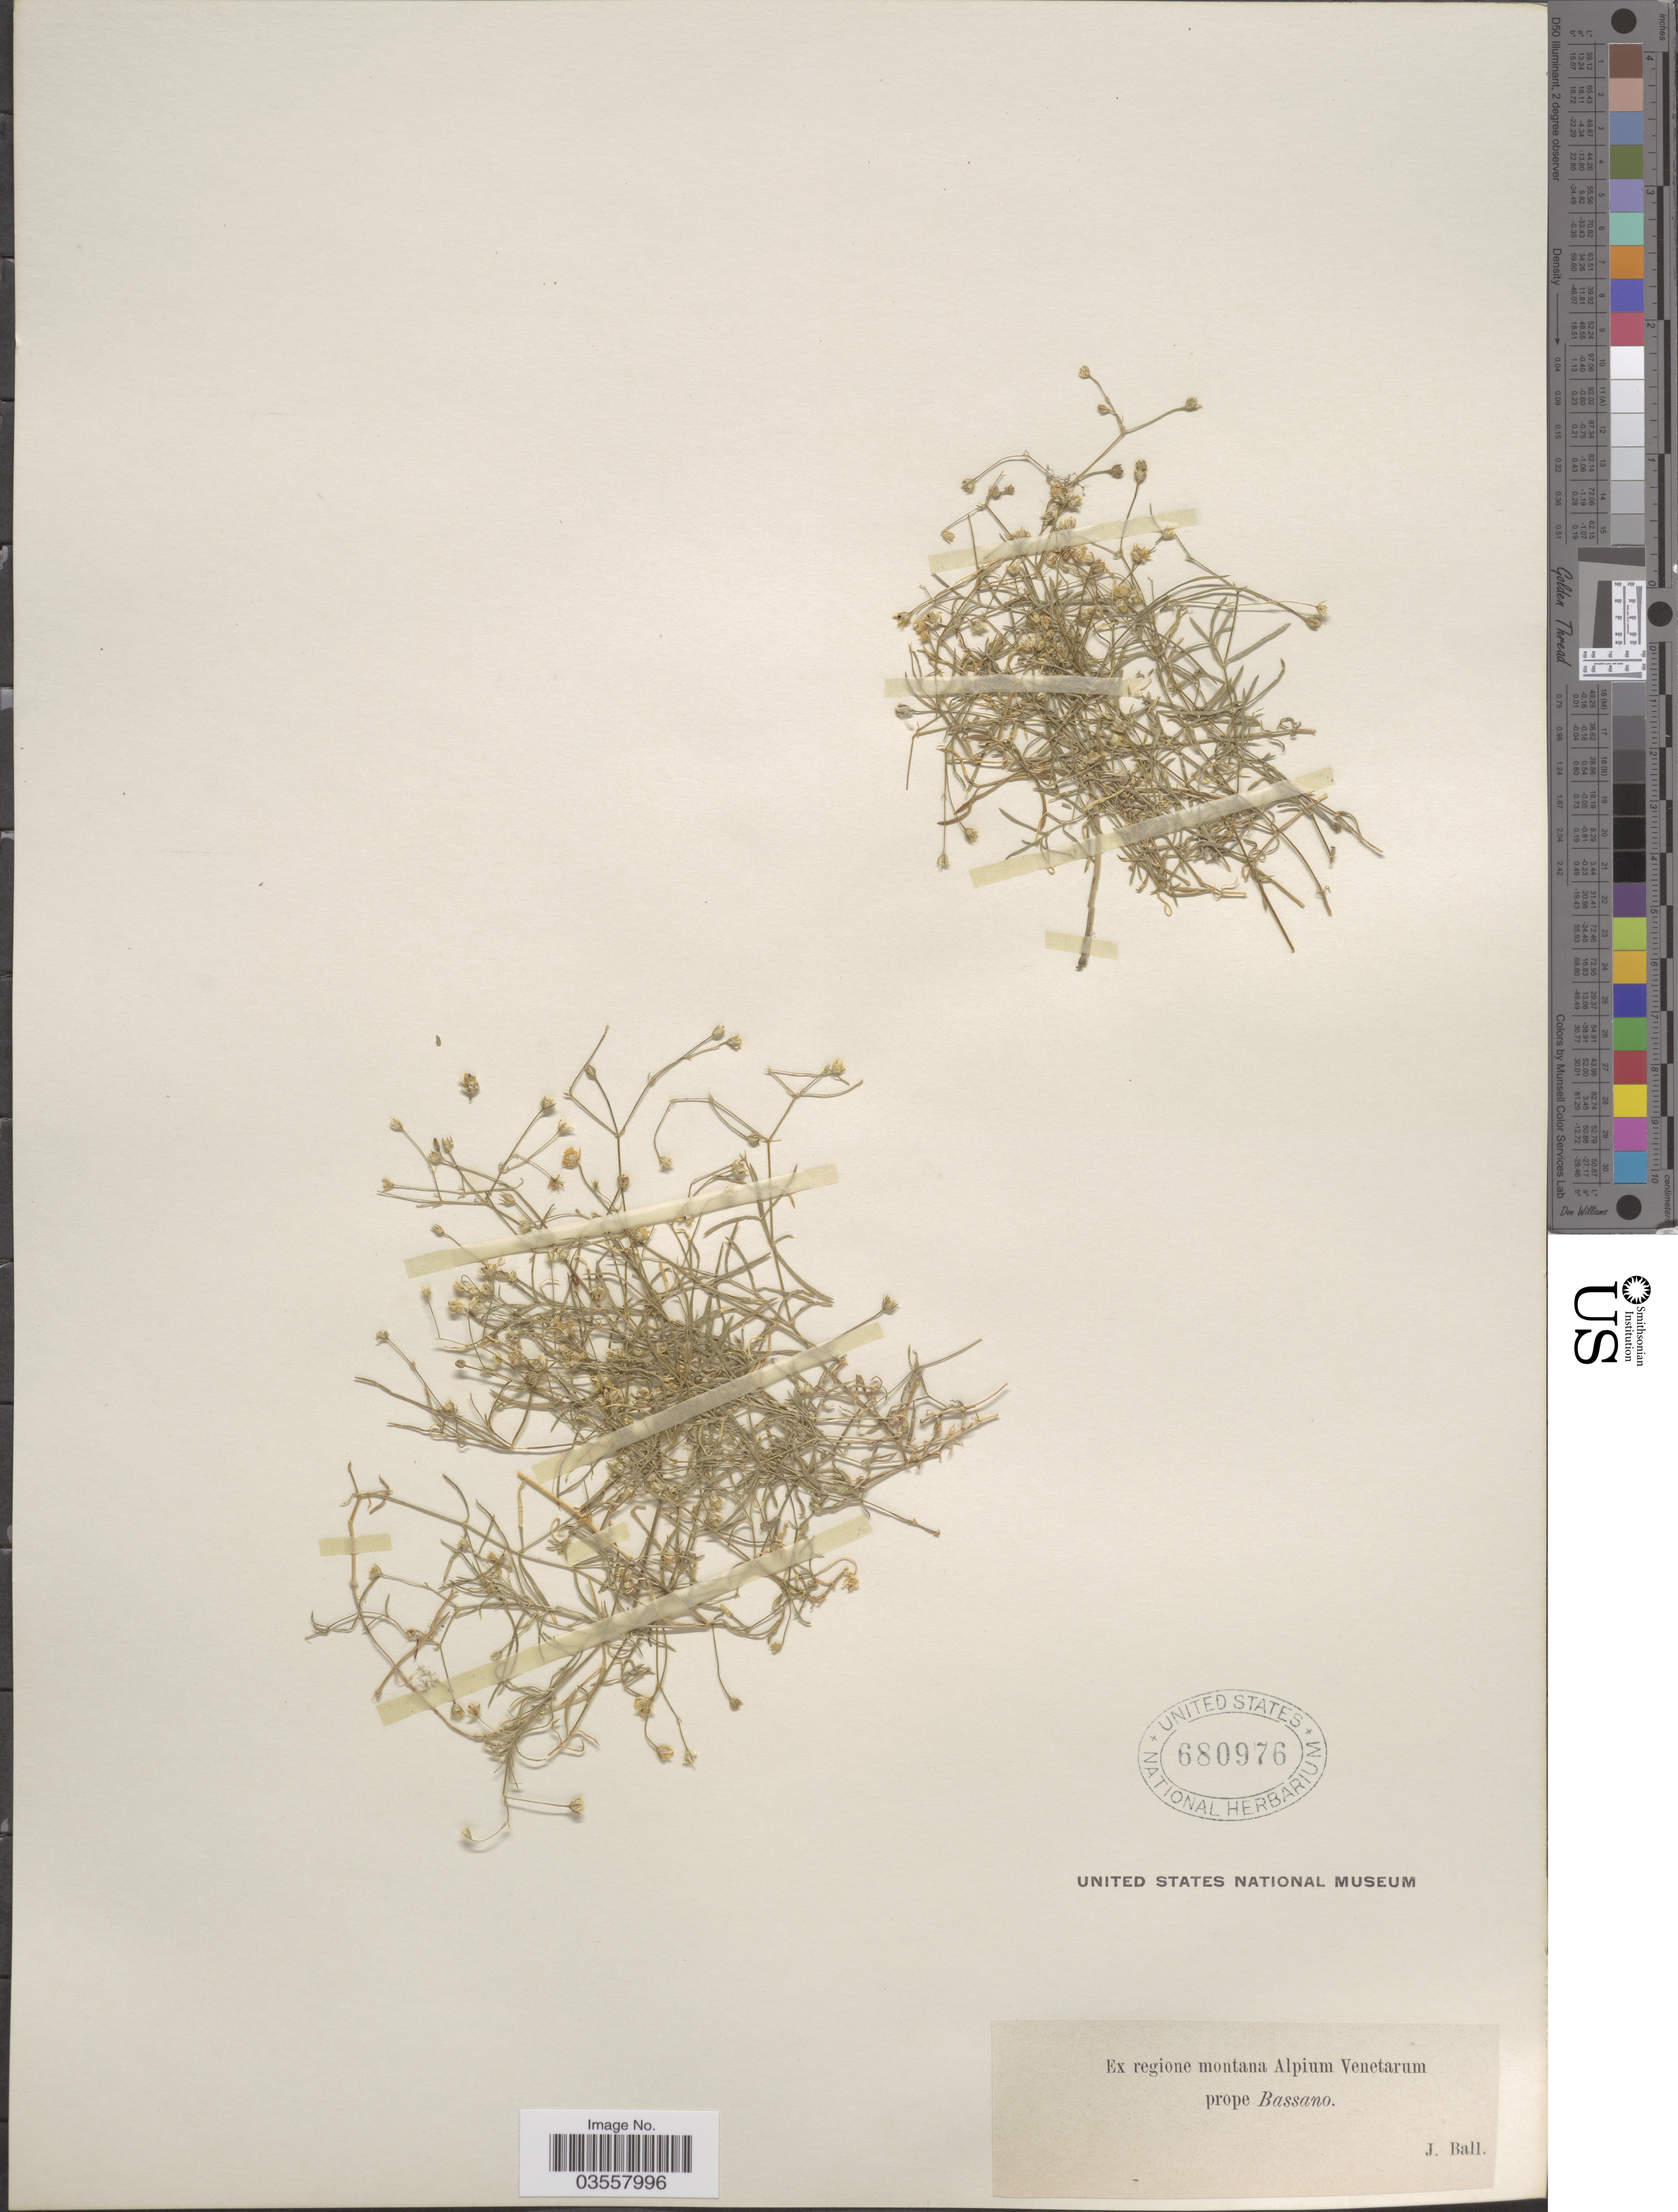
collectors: J. Ball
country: Italy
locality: Ex regione montana Alpium Venetarum prope Bassano.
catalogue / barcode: US 680976